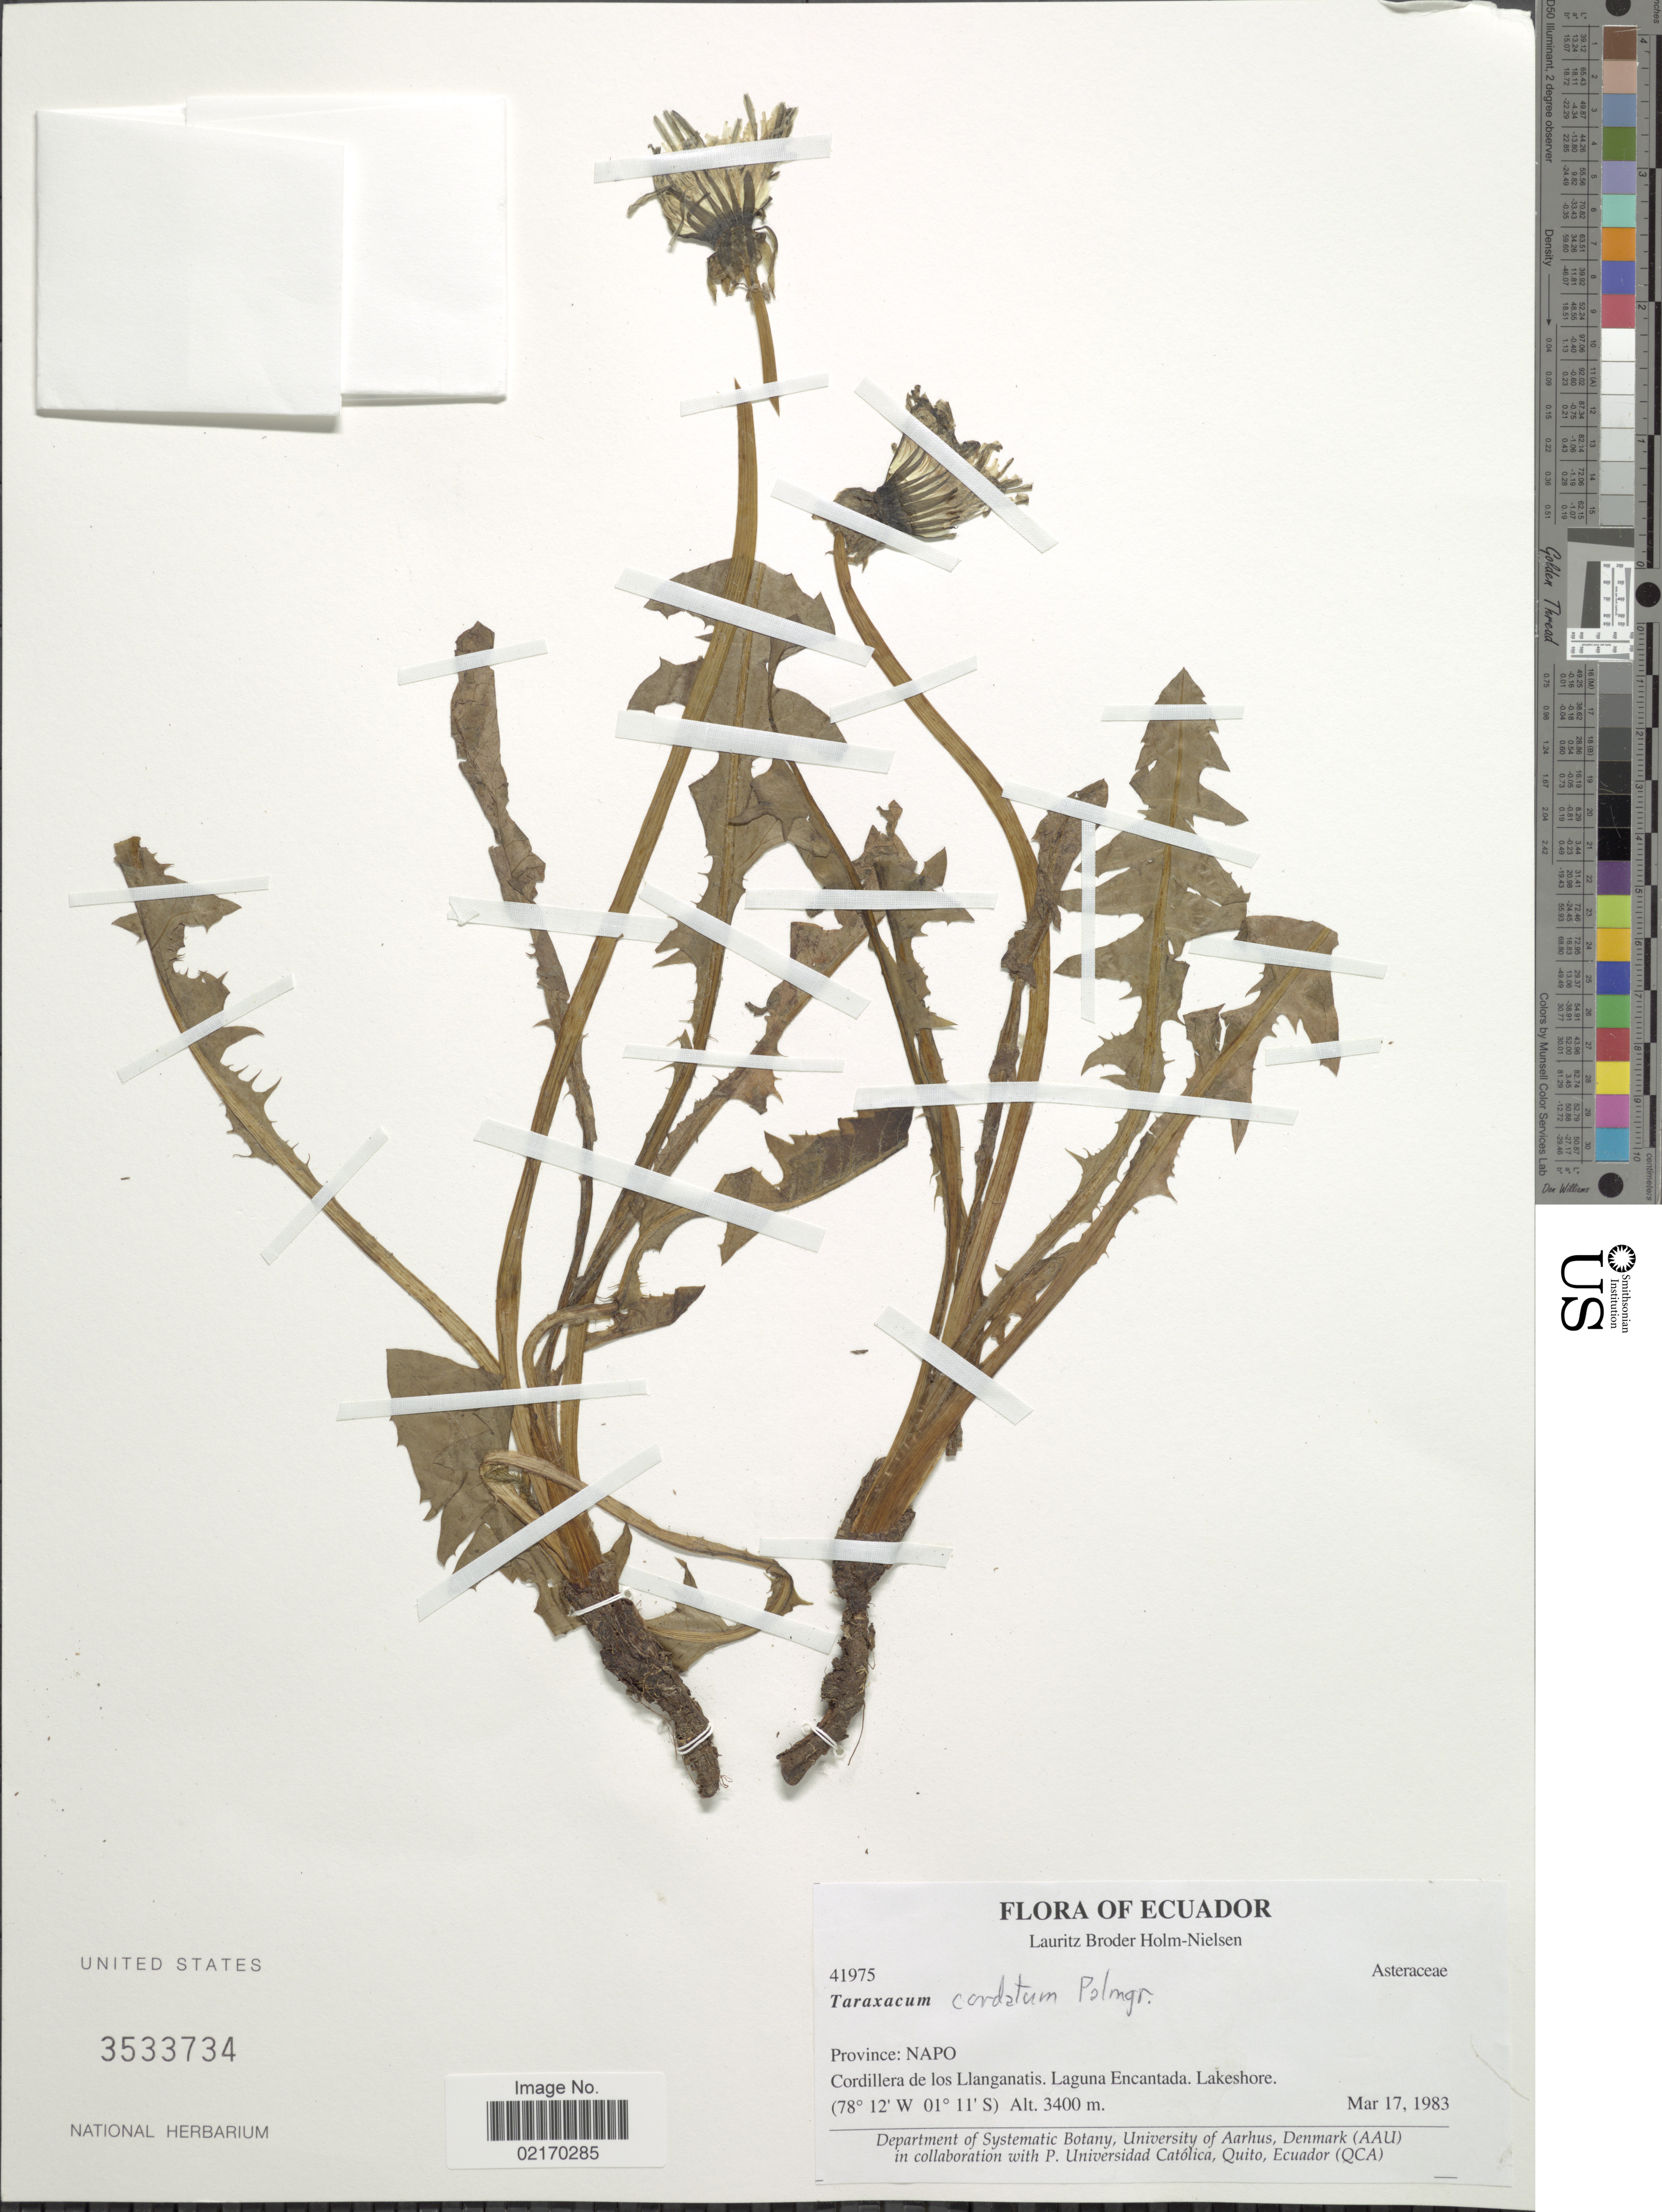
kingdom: Plantae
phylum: Tracheophyta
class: Magnoliopsida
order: Asterales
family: Asteraceae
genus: Taraxacum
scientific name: Taraxacum cordatum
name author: Palmgr.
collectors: L. B. Holm-Nielsen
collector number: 41975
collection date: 1983-03-17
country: Ecuador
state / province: Napo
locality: Corillera de los llanganatis, Laguna Encantada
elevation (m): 3400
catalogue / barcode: US 3533734